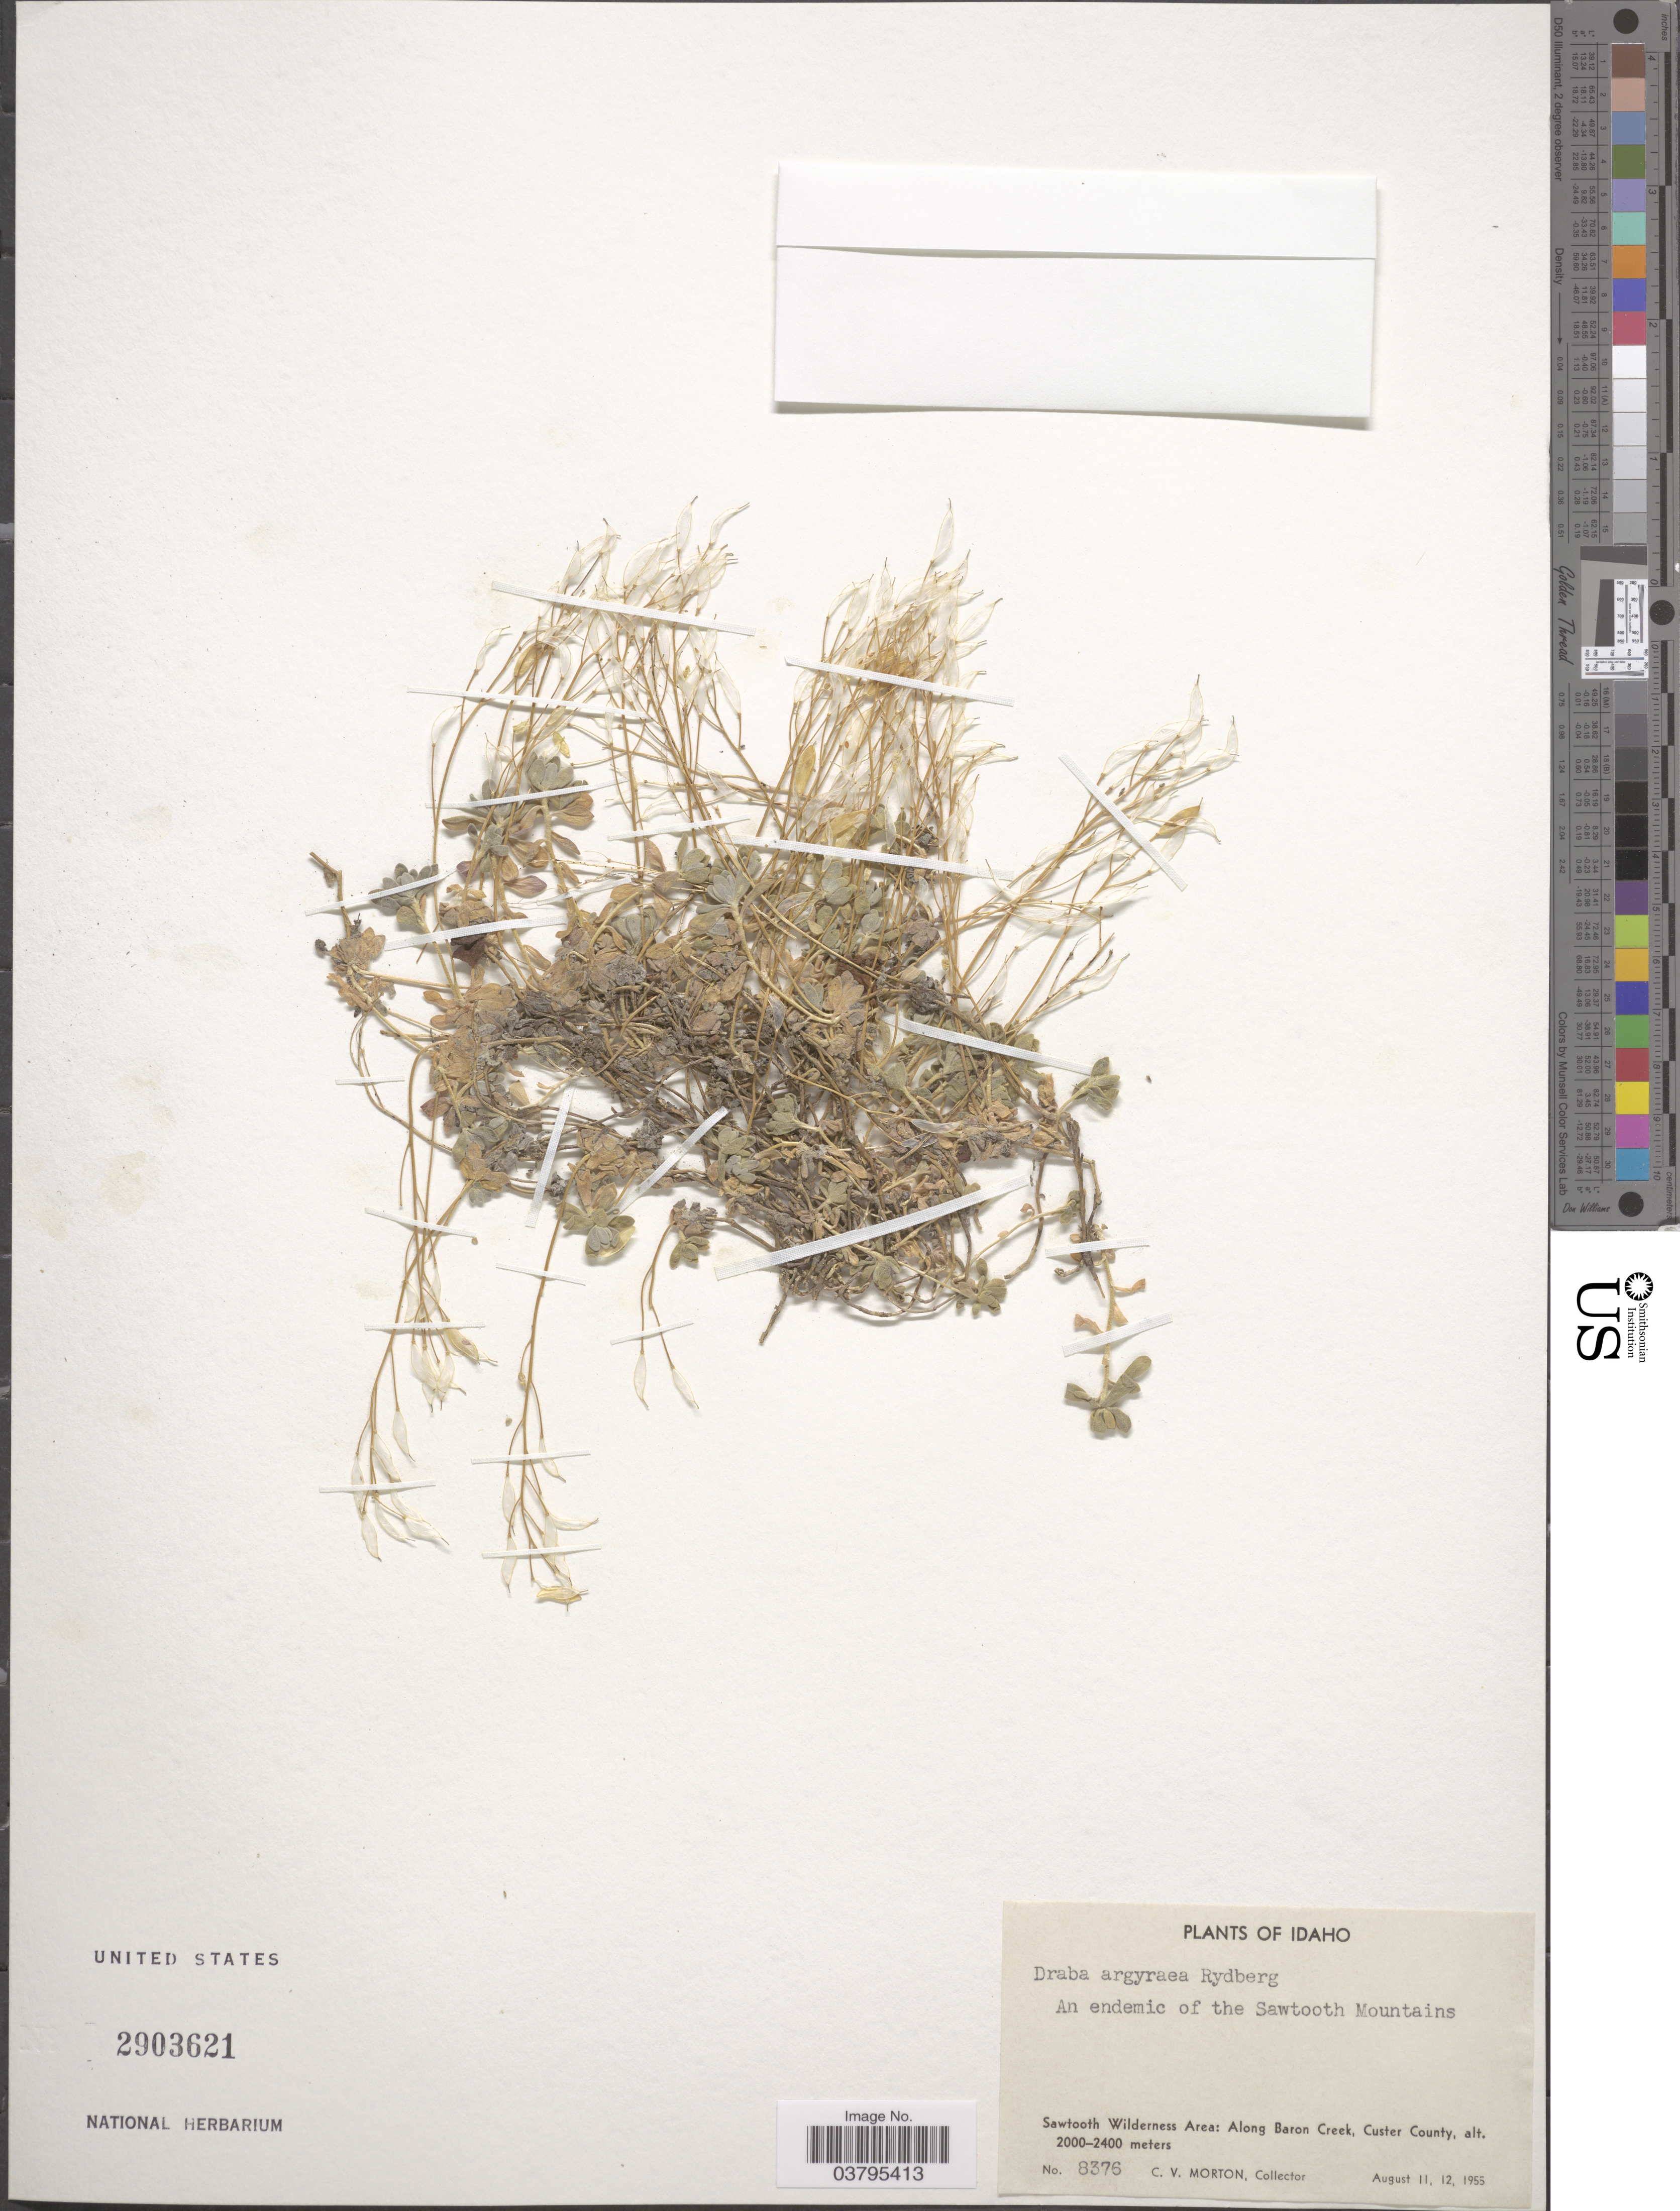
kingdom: Plantae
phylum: Tracheophyta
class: Magnoliopsida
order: Brassicales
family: Brassicaceae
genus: Draba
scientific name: Draba argyrea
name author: Rydb.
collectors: C. V. Morton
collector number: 8376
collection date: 1955-08-11/1955-08-12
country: United States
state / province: Idaho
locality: An endemic of the Sawtooth Mountains. Sawtooth Wilderness Area: Along Baron Creek, Custer County.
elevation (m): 2000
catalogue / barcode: US 2903621